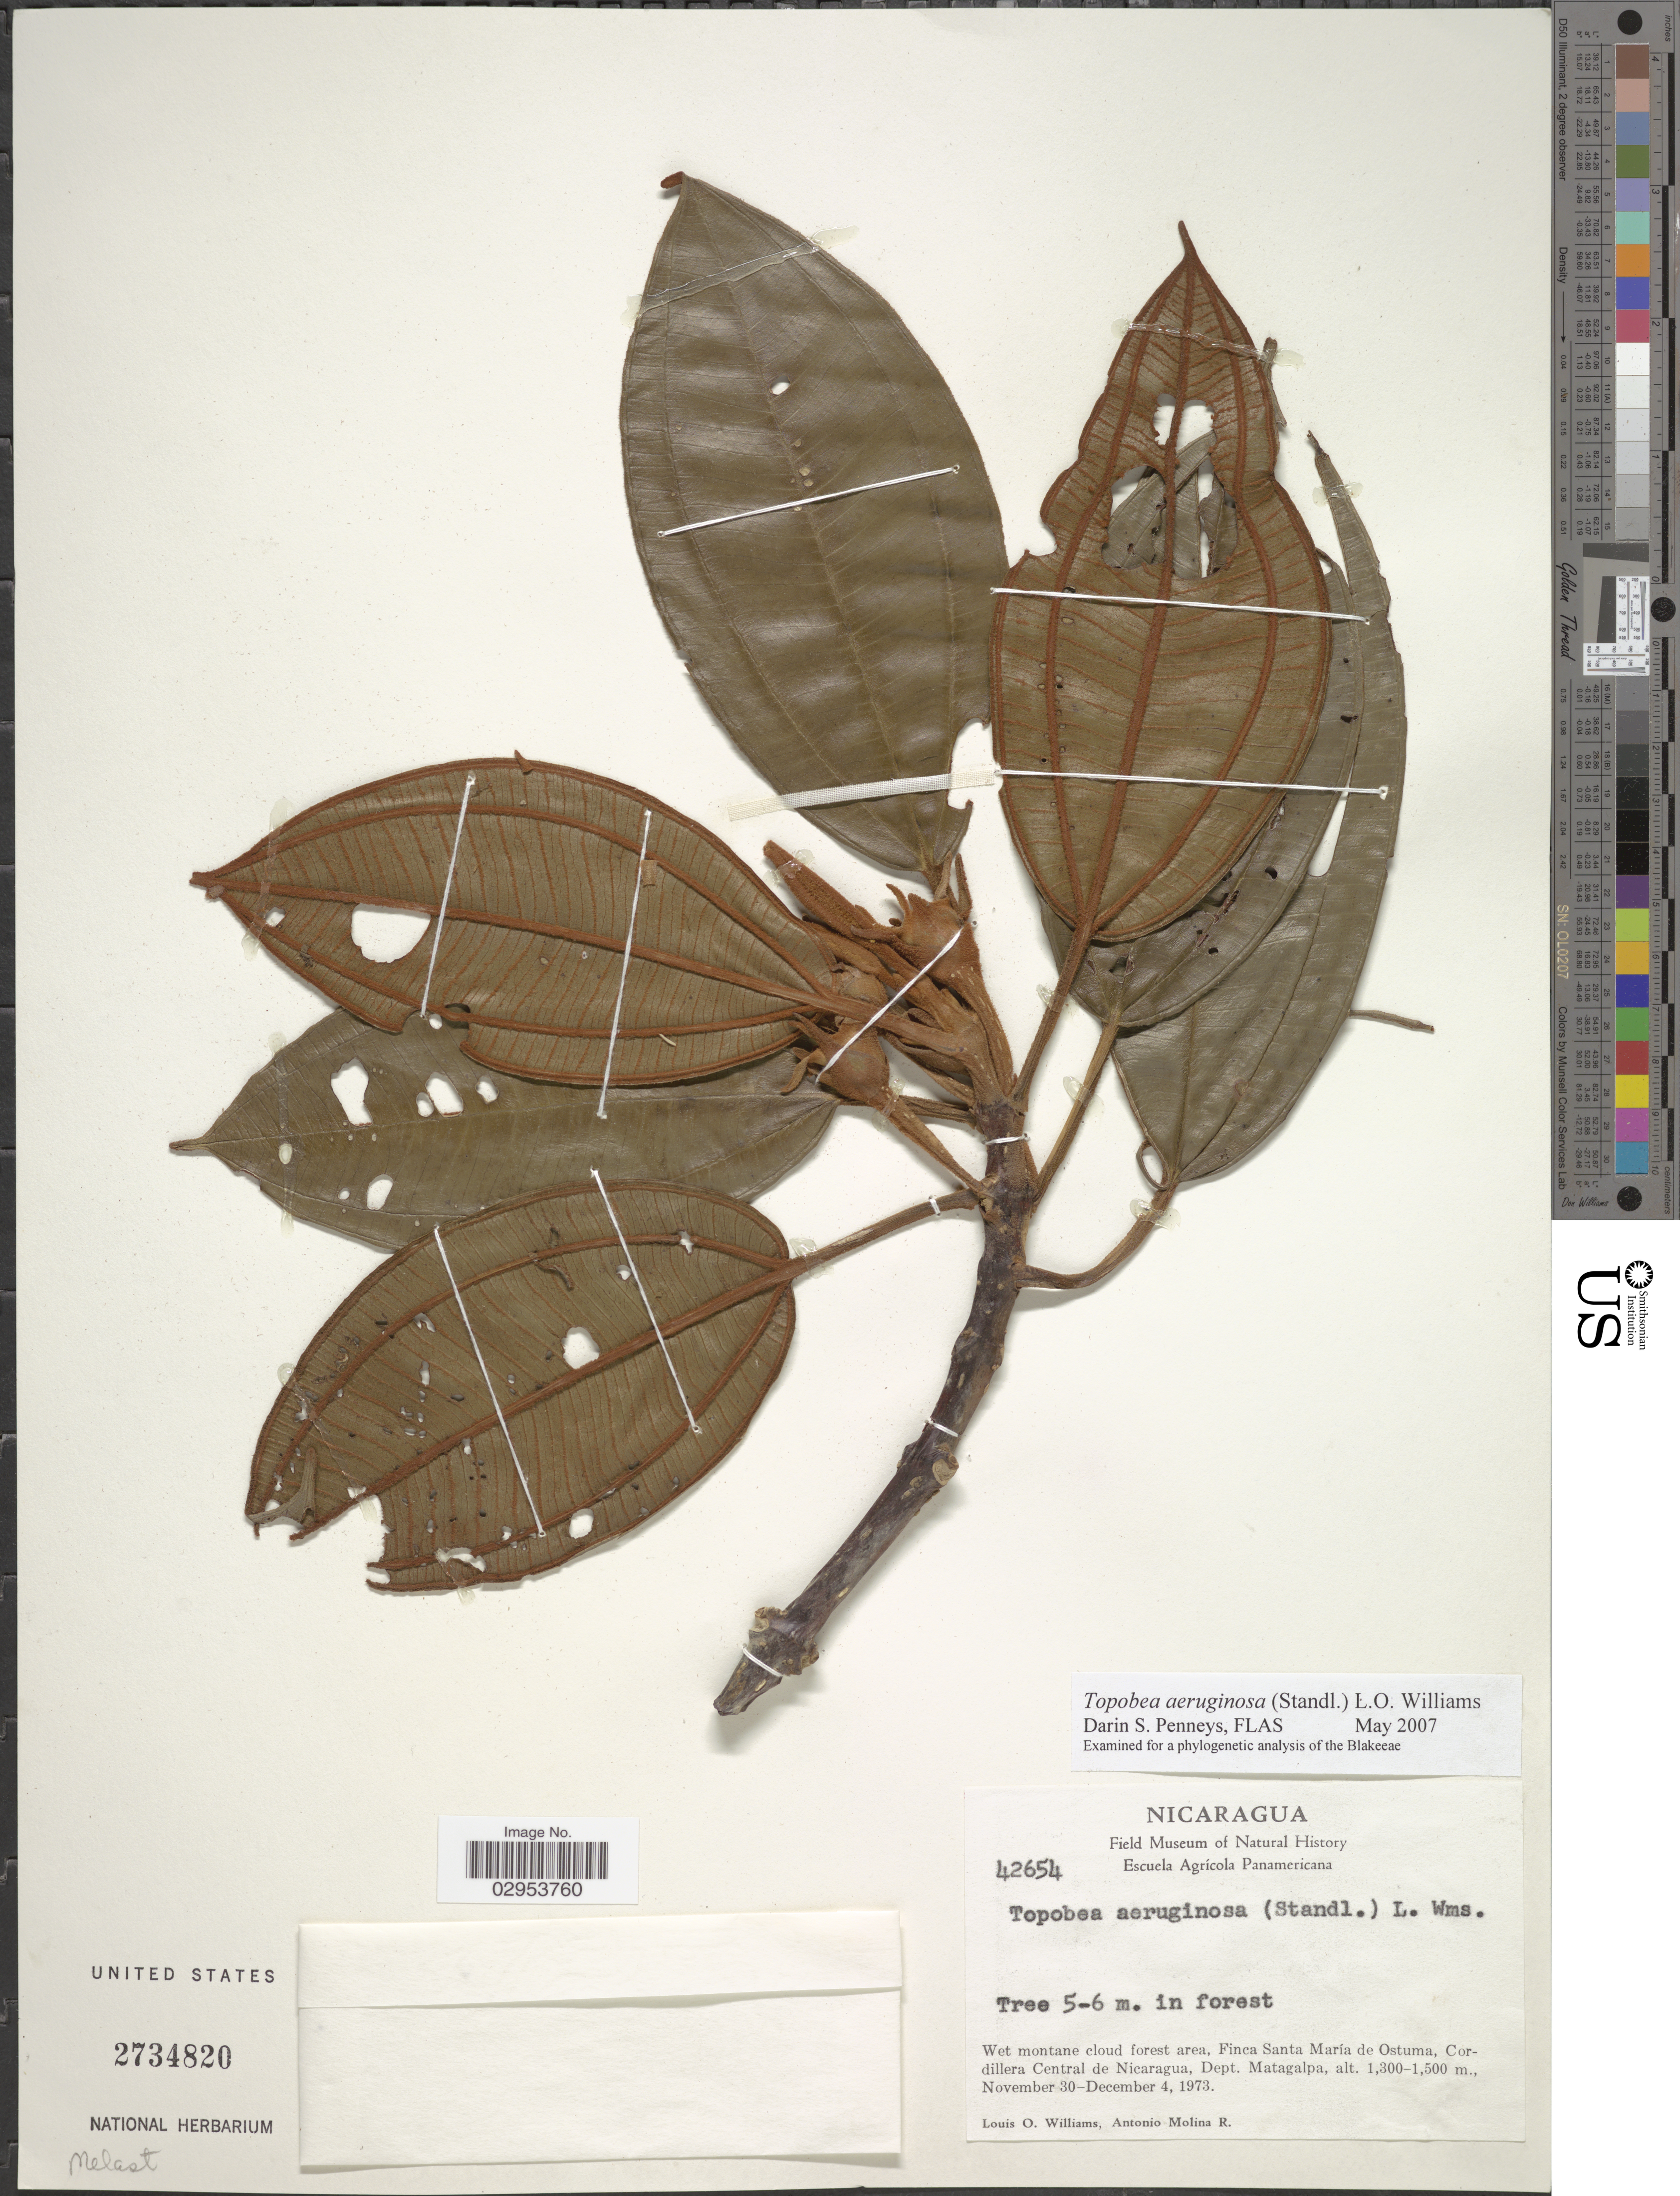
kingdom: Plantae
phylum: Tracheophyta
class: Magnoliopsida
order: Myrtales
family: Melastomataceae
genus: Topobea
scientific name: Topobea aeruginosa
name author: (Standl.) L.O. Williams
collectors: L. O. Williams & A. Molina R.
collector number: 42654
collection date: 1973-11-30/1973-12-04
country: Nicaragua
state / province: Matagalpa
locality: Wet montane cloud forest area, Finca Santa María de Ostuma, Cordillera Central de Nicaragua, Dept. Matagalpa.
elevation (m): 1300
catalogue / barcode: US 2734820